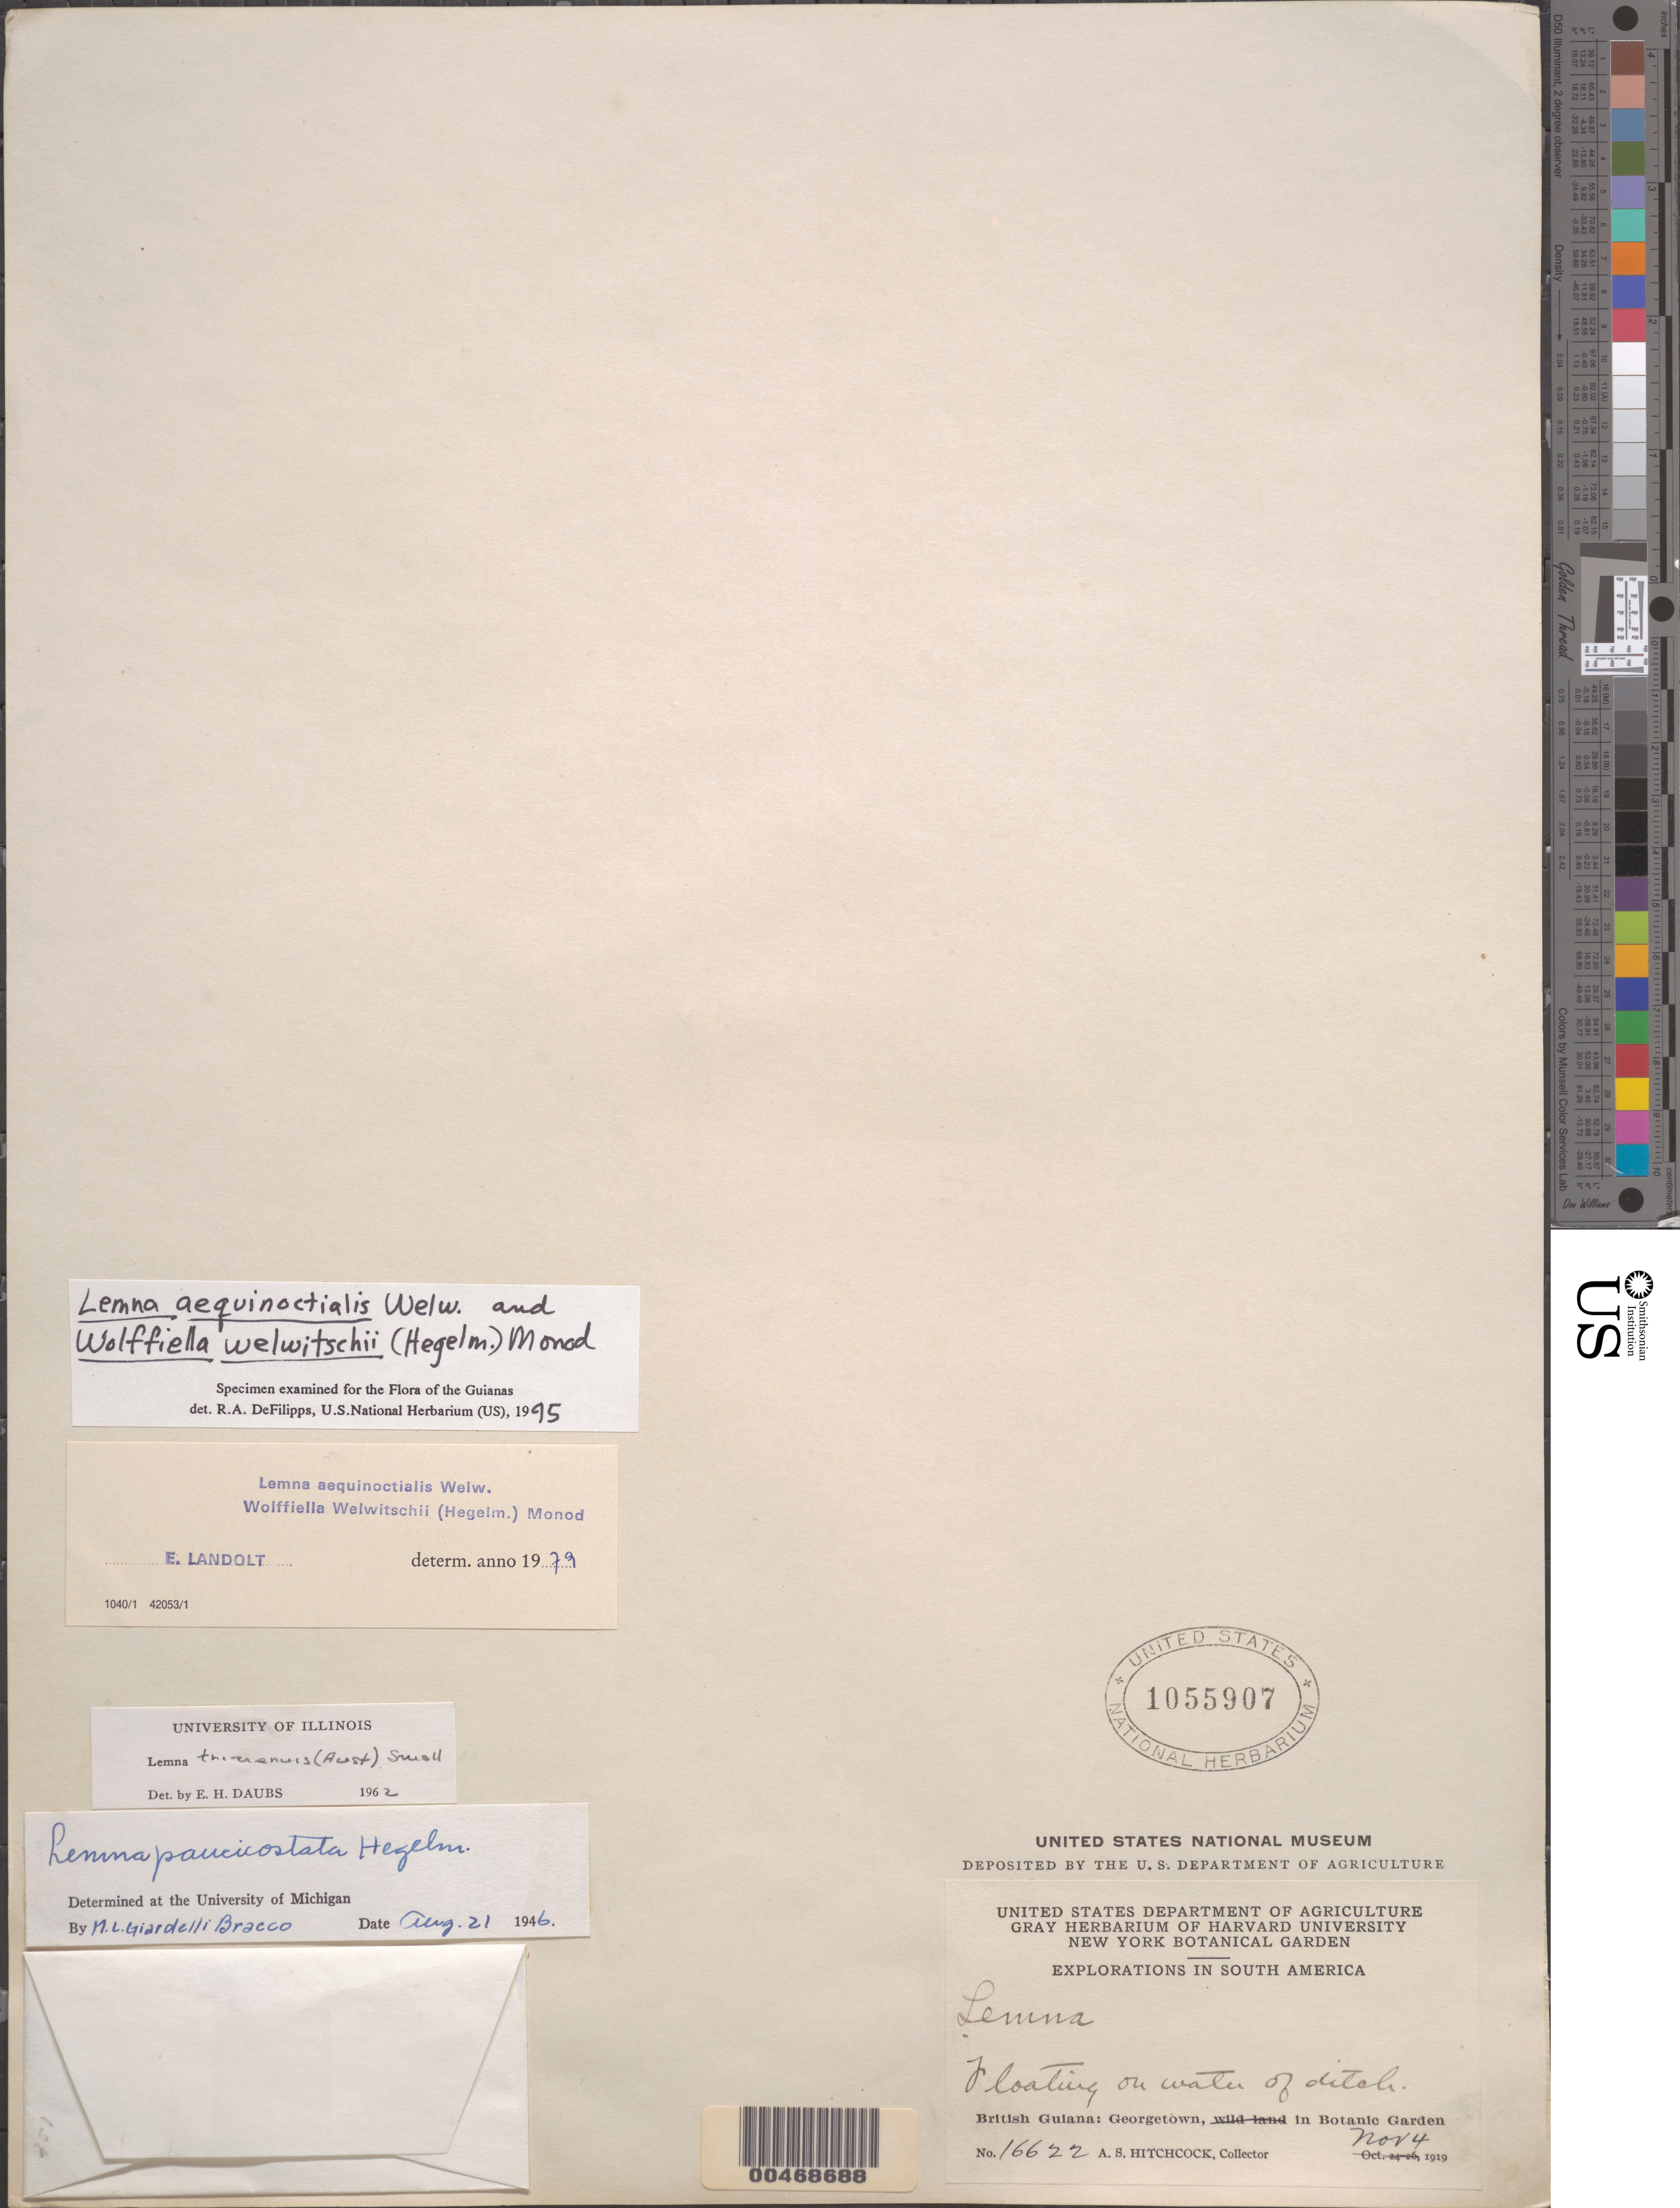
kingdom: Plantae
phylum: Tracheophyta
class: Liliopsida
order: Alismatales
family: Araceae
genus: Lemna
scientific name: Lemna aequinoctialis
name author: Welw.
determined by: DeFilipps, R. A.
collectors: A. S. Hitchcock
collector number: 16622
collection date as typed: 4-Nov-19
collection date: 1919-11-04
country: Guyana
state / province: Demerara-Mahaica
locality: Georgetown, Botanic Gardens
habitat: On water of ditch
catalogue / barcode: US 1055907